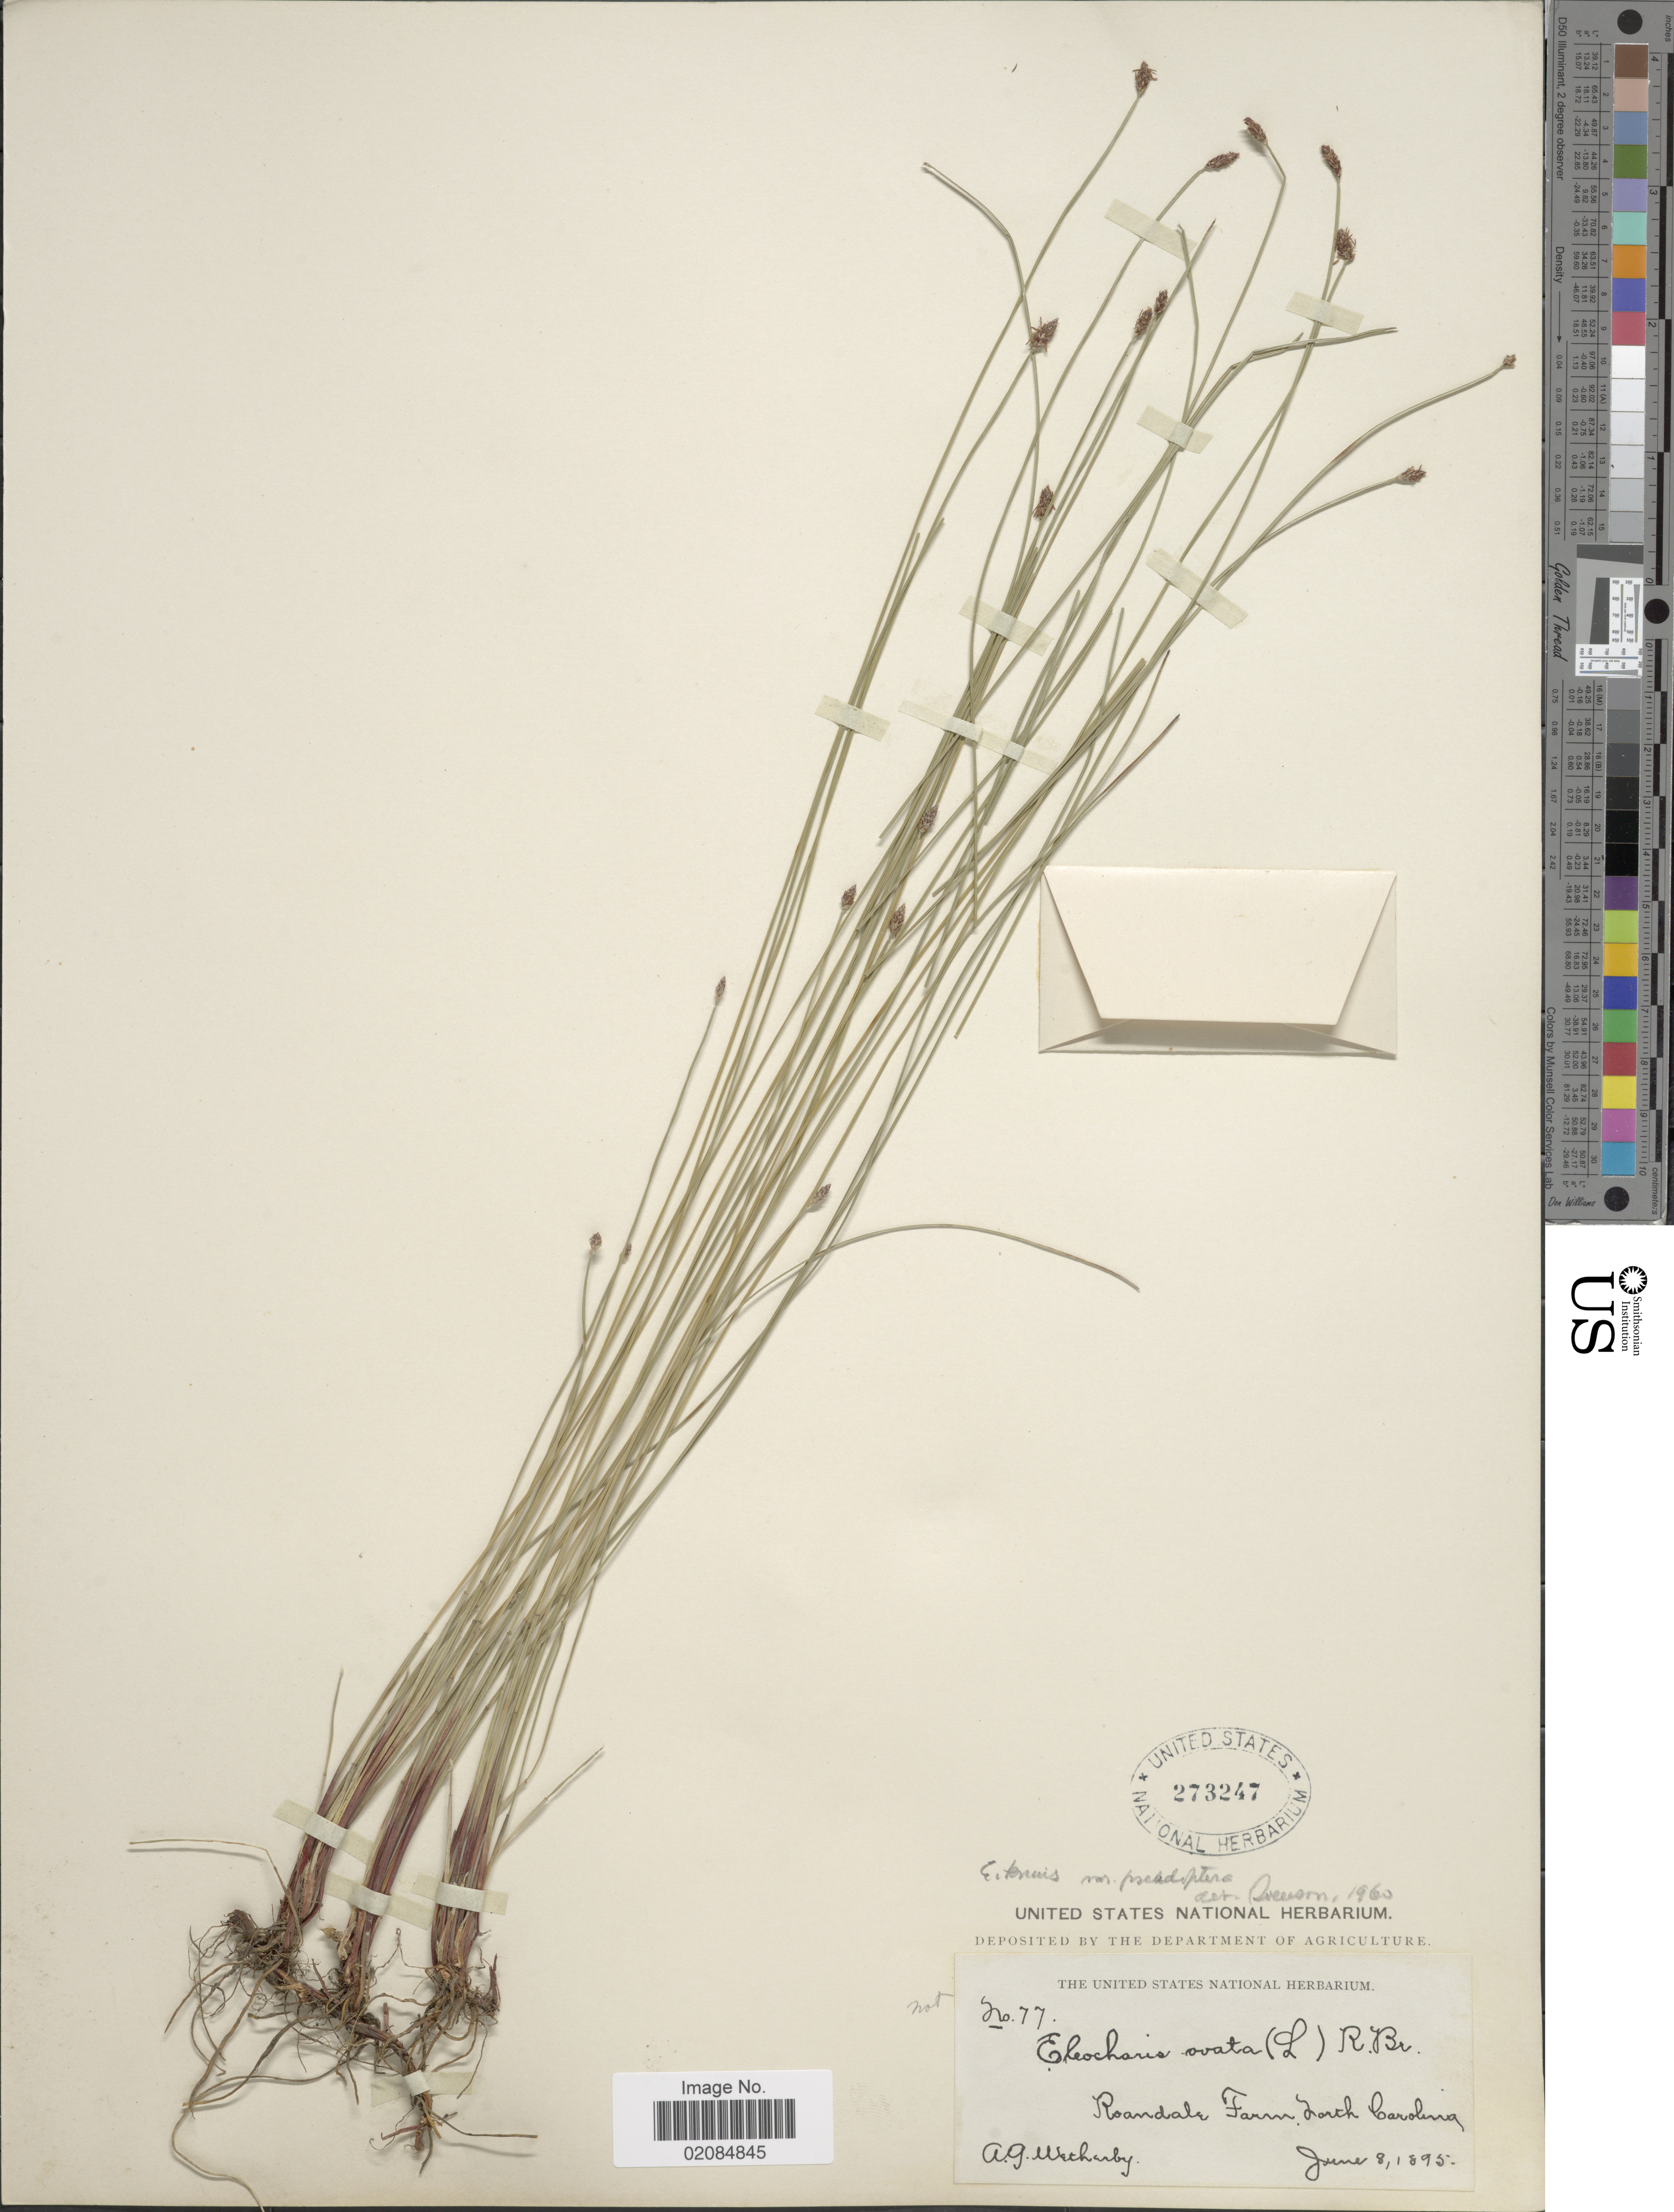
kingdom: Plantae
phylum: Tracheophyta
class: Liliopsida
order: Poales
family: Cyperaceae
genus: Eleocharis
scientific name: Eleocharis tenuis var. pseudoptera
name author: (Weath.) Svenson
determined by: Svenson, H. K.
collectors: A. Wetherby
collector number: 77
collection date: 1895-06-08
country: United States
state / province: North Carolina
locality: Roandale Farm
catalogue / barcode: US 273247